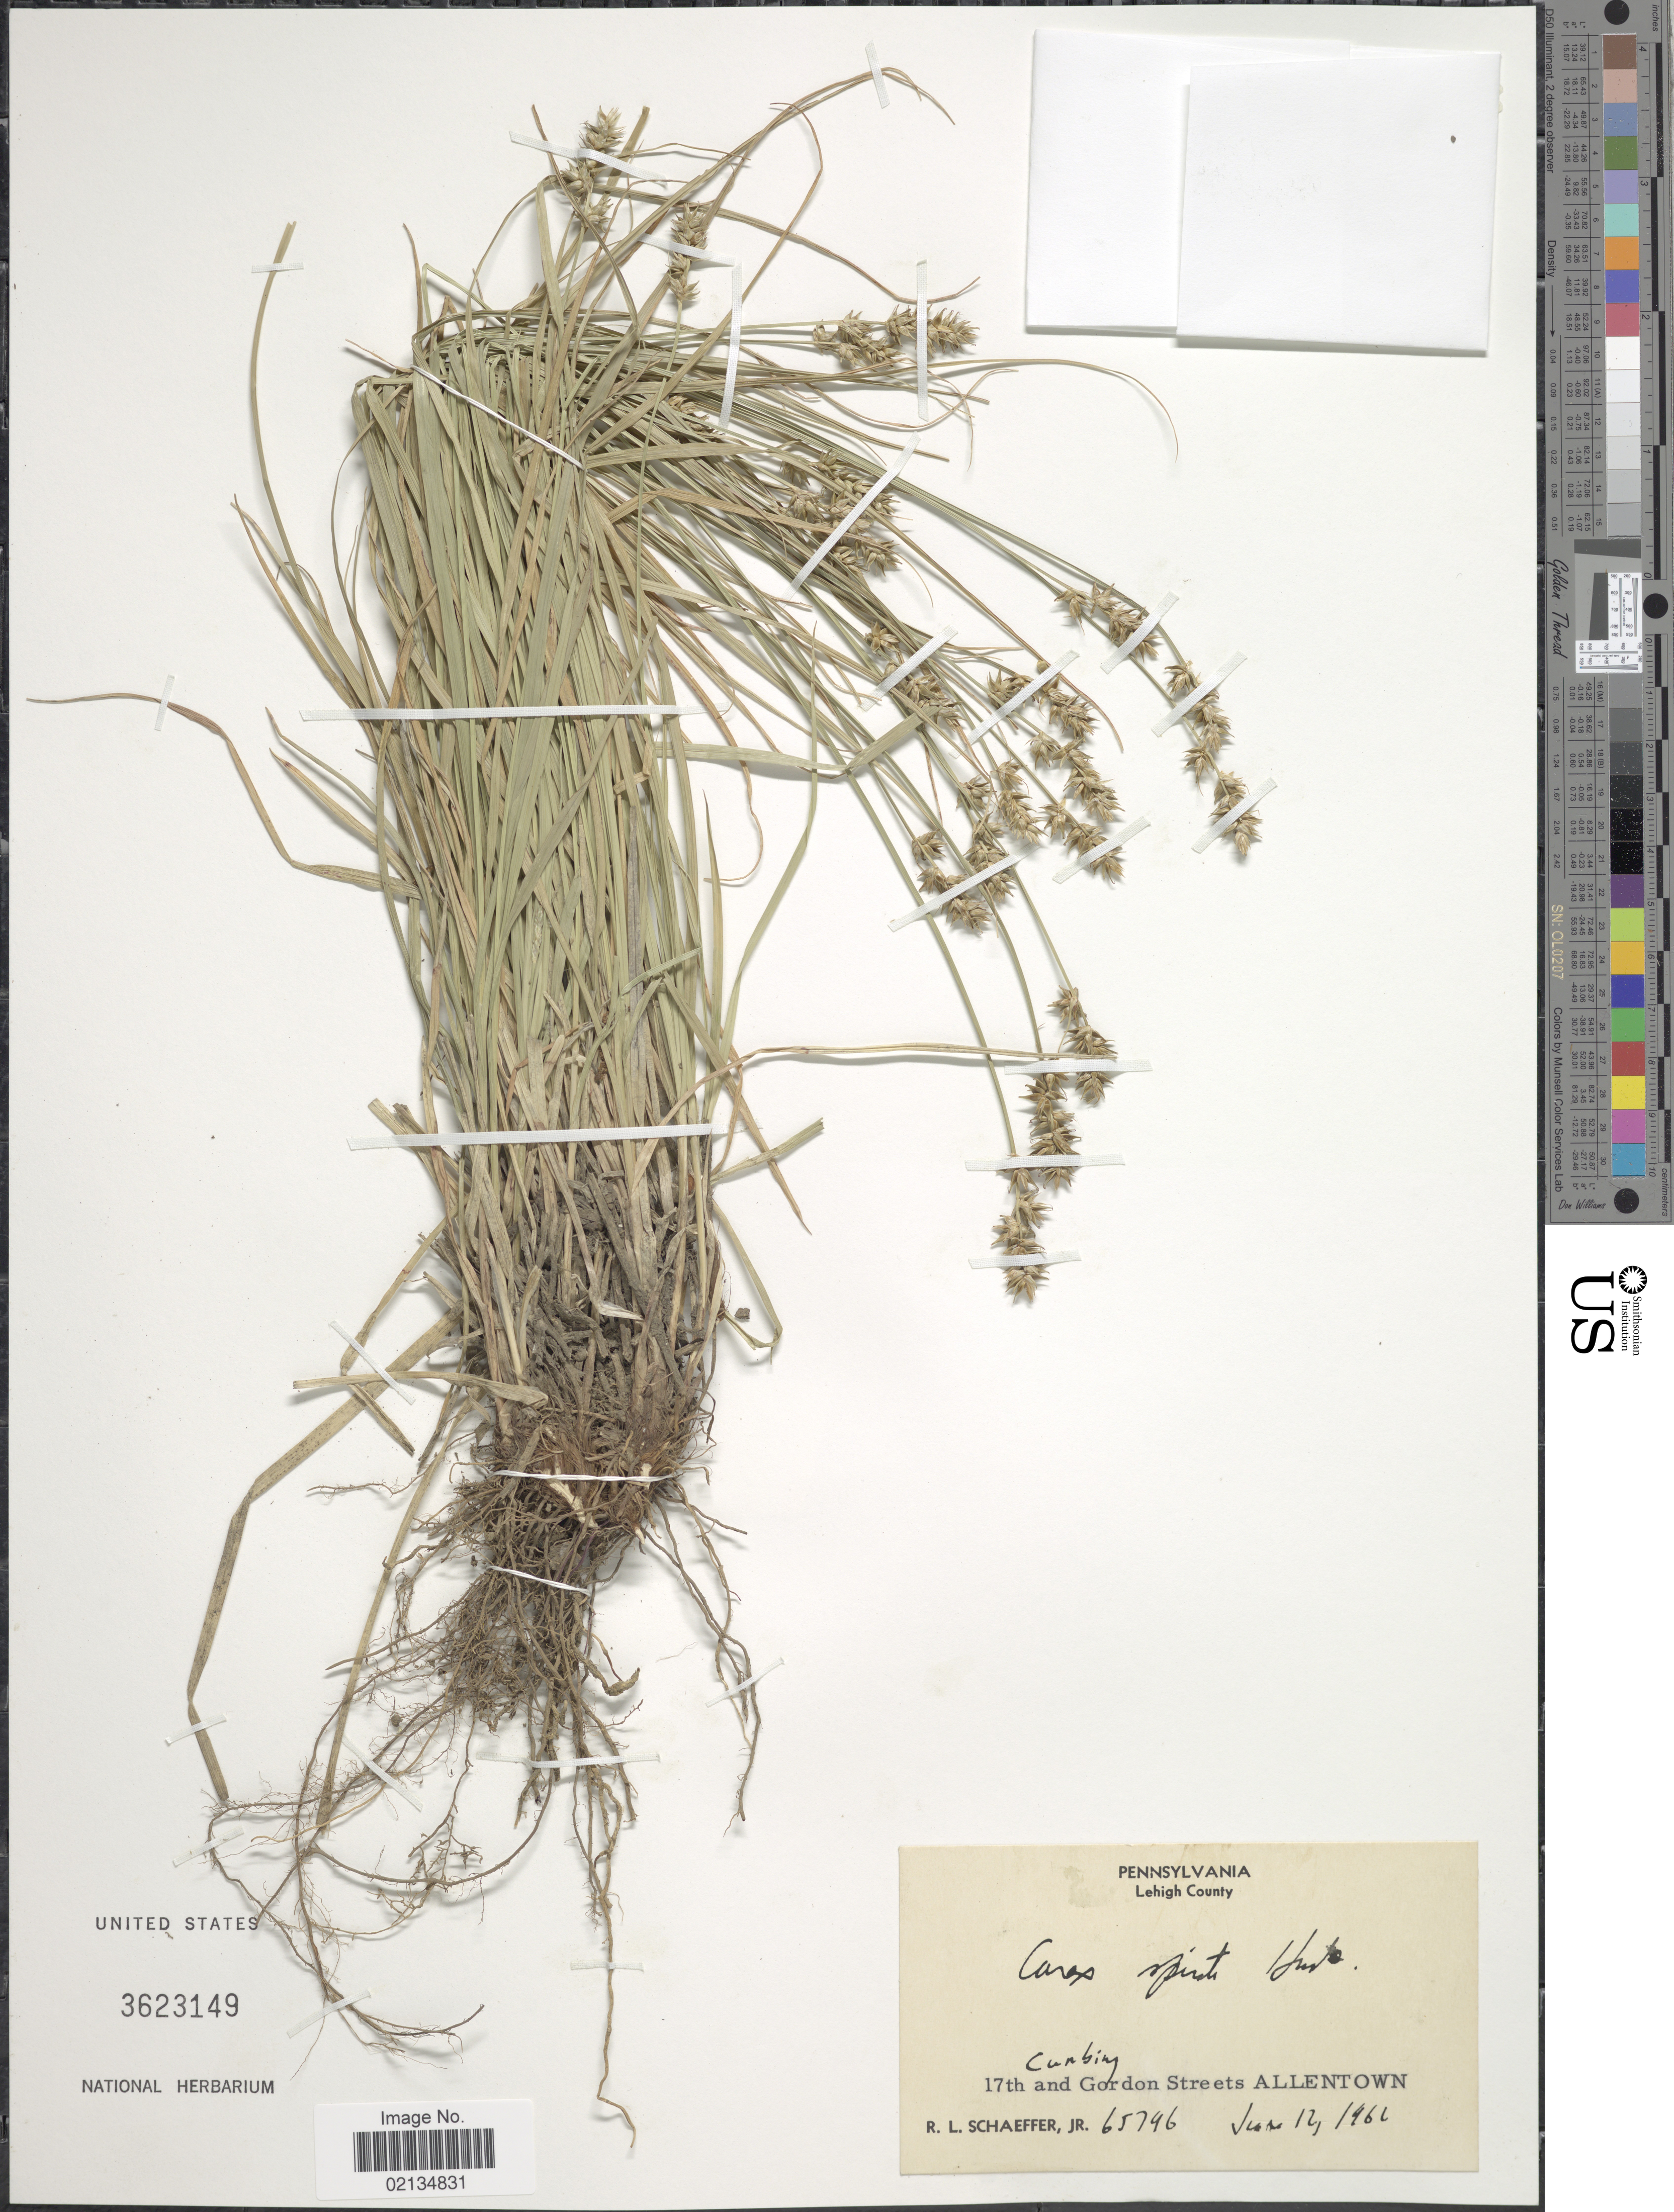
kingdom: Plantae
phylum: Tracheophyta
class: Liliopsida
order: Poales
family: Cyperaceae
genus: Carex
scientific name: Carex spicata subsp. spicata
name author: Huds.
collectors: R. L. Schaeffer Jr.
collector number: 65746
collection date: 1966-06-12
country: United States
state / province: Pennsylvania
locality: Lehigh County. Curbing, 17th and Gordon Streets Allentown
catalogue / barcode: US 3623149